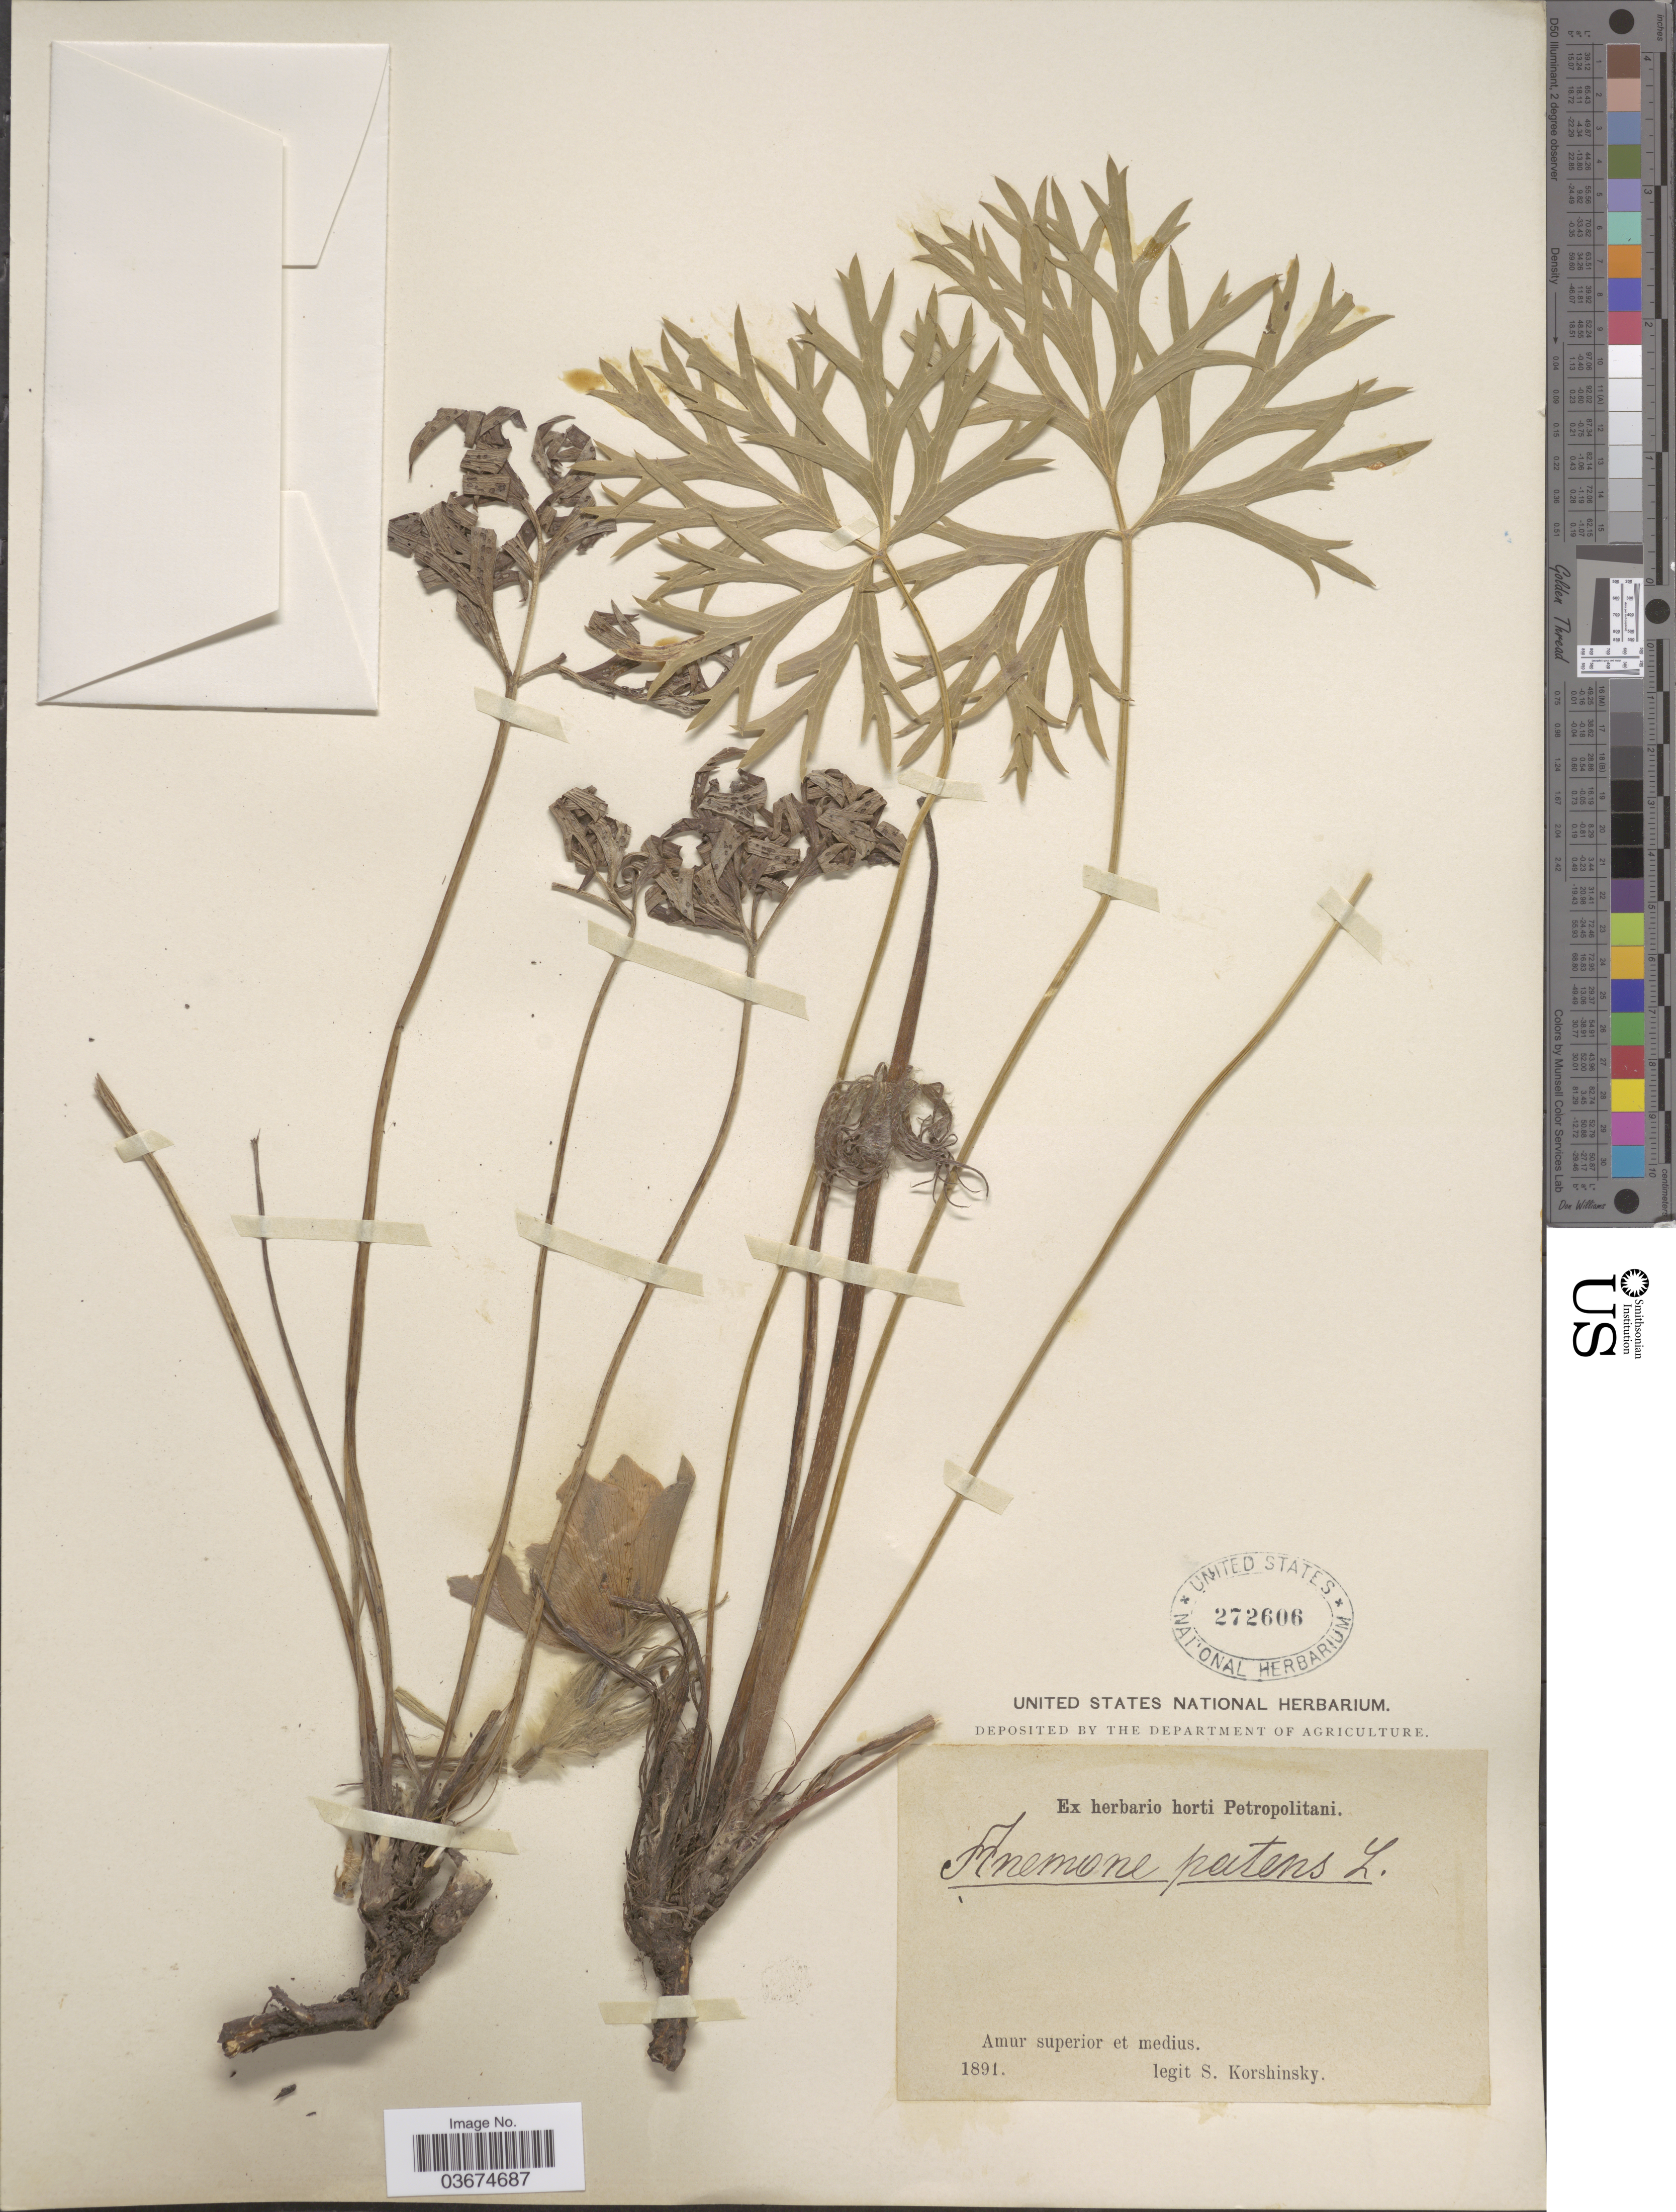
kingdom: Plantae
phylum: Tracheophyta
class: Magnoliopsida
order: Ranunculales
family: Ranunculaceae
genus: Pulsatilla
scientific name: Pulsatilla pulsatilla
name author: (L.) H. Karst.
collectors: S. I. Korshinsky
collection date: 1891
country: Russian Federation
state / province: Amur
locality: Amur superior et medius.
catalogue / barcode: US 272606